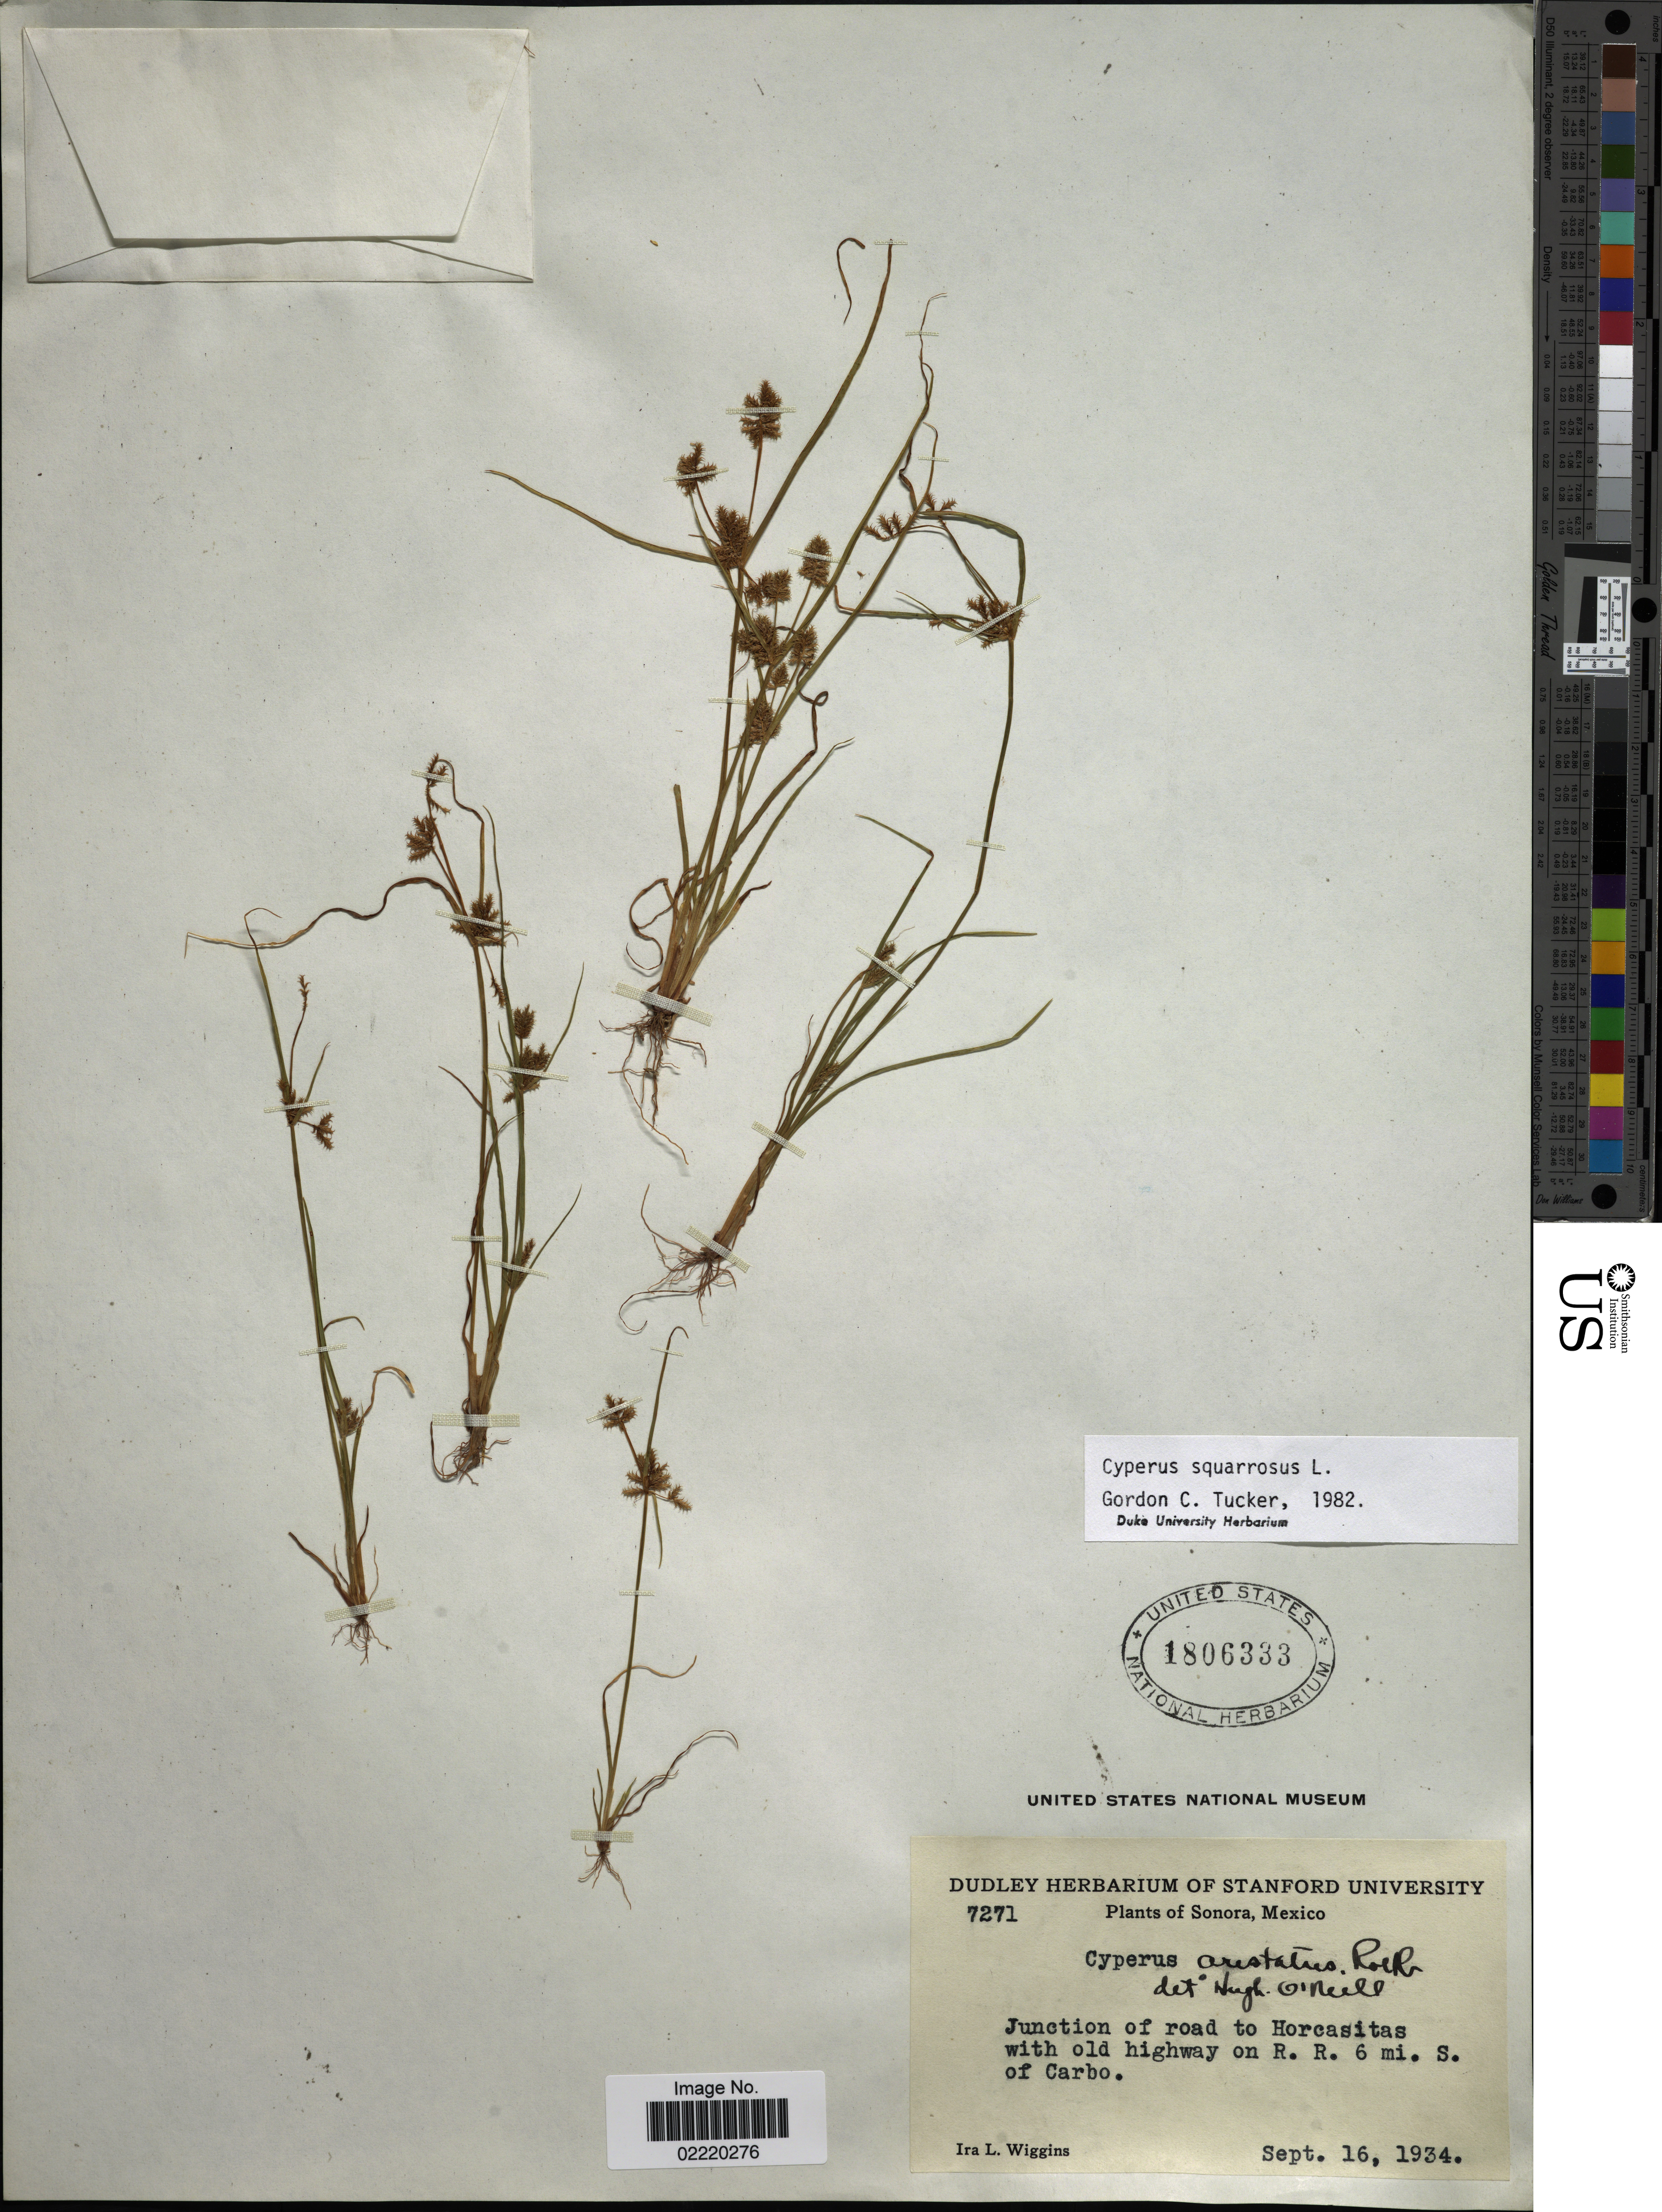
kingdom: Plantae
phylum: Tracheophyta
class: Liliopsida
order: Poales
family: Cyperaceae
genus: Cyperus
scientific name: Cyperus squarrosus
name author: L.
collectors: I. L. Wiggins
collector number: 7271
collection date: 1934-09-16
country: Mexico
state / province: Sonora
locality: Junction of road to Horcasitas with old highway on R.R. 6 mi. S. of Carbo.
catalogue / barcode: US 1806333